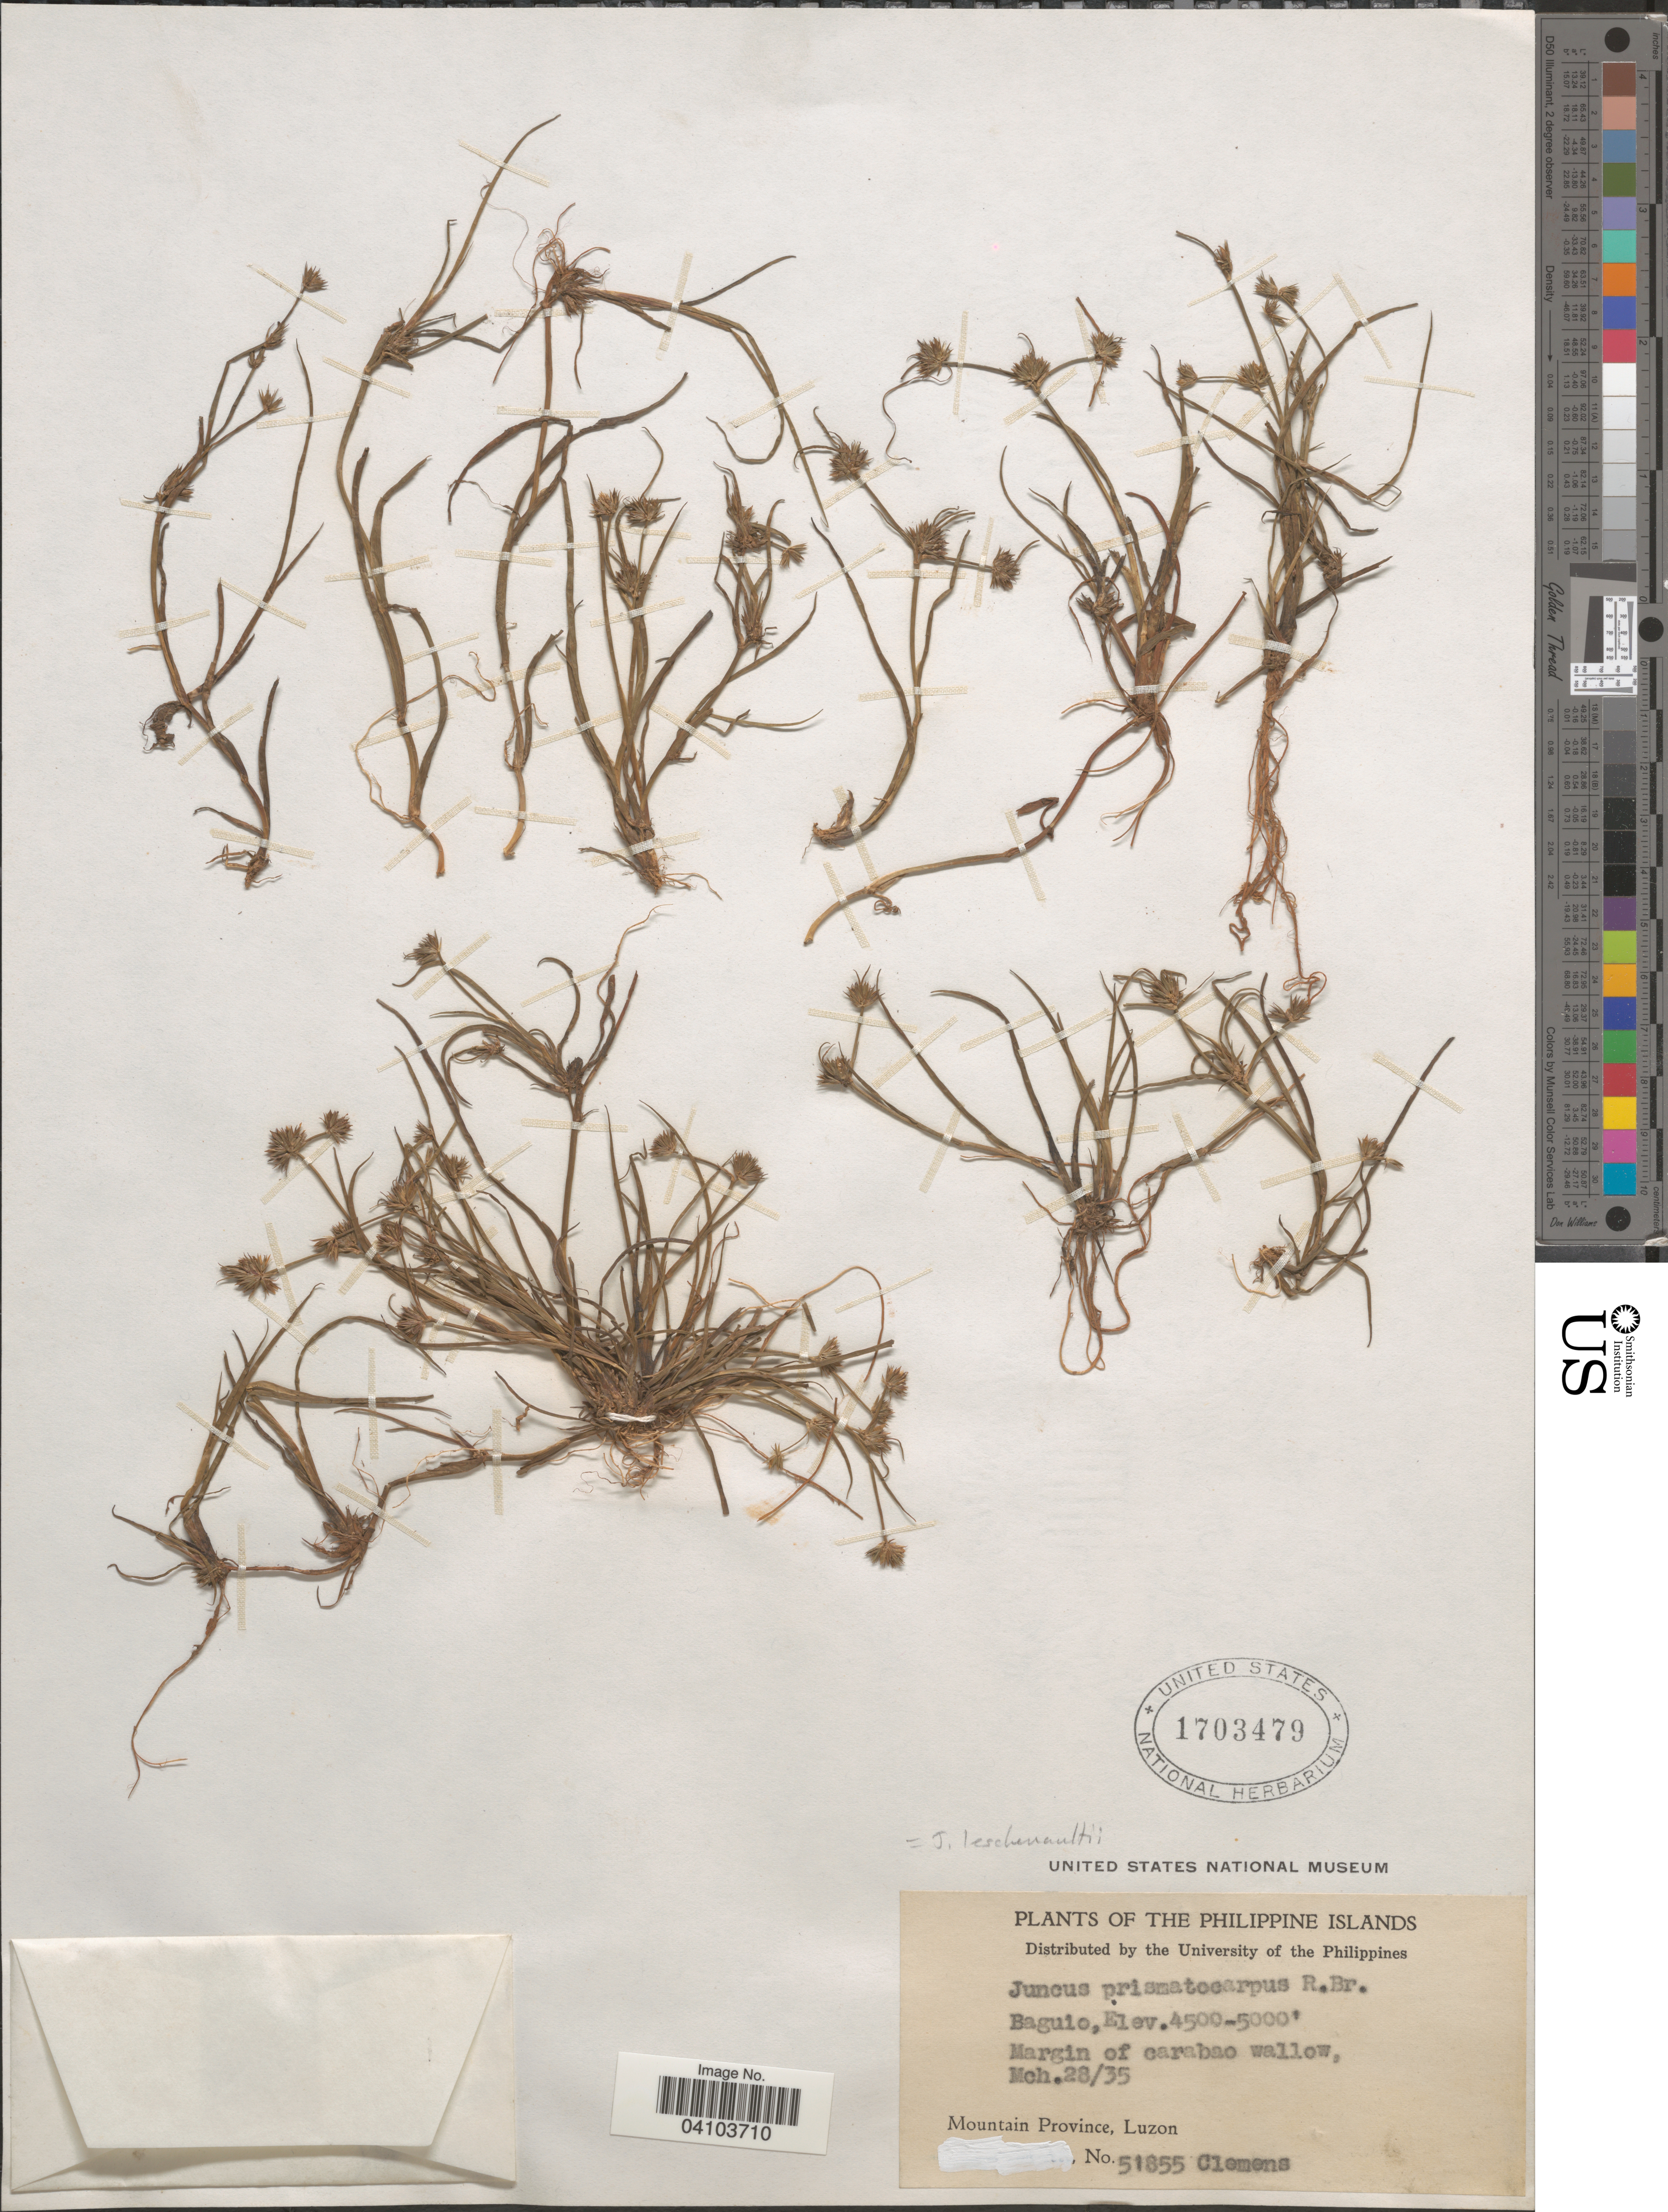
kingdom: Plantae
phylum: Tracheophyta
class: Liliopsida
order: Poales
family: Juncaceae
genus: Juncus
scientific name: Juncus leschenaultii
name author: J. Gay ex Laharpe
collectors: -. Clemens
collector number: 51855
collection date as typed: Transcribed d/m/y: 28/3/35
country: Philippines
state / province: Cordillera (Administrative Region)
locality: The Philippine Islands. Baguio. Mountain Province, Luzon.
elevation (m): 1372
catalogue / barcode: US 1703479